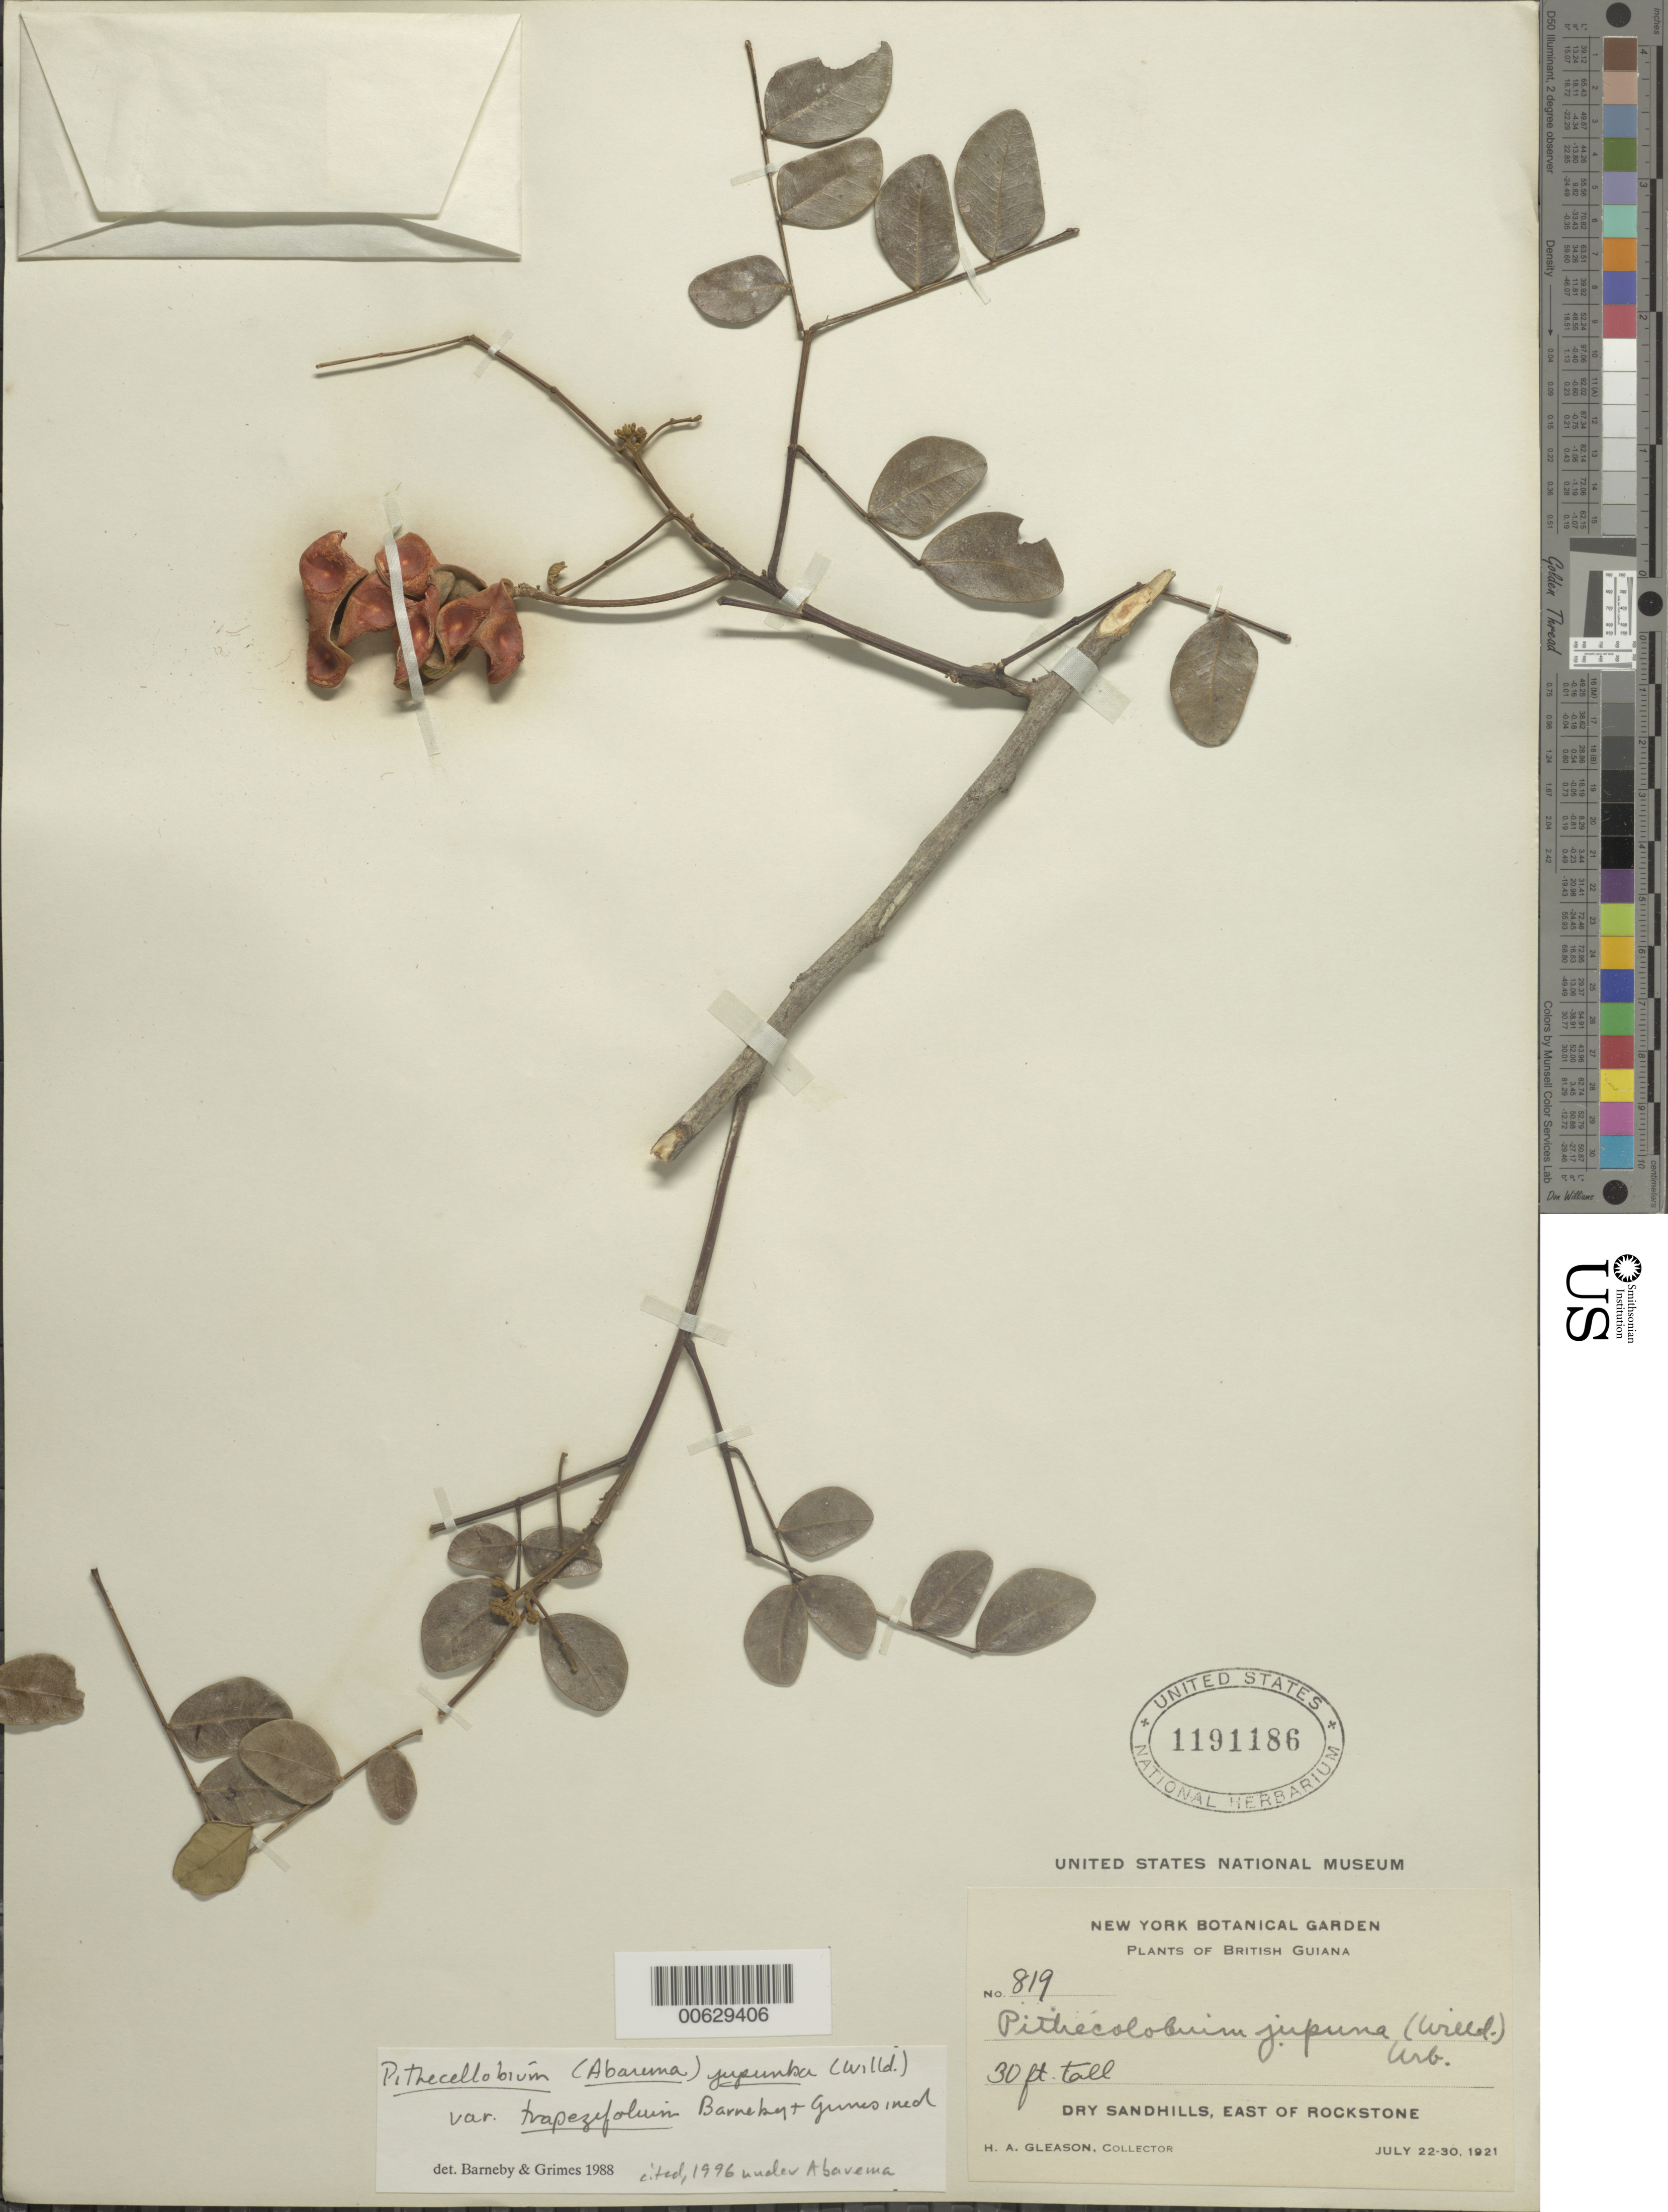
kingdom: Plantae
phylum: Tracheophyta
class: Magnoliopsida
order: Fabales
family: Fabaceae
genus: Jupunba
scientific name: Jupunba trapezifolia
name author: (Vahl) Moldenke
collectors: H. A. Gleason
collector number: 819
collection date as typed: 22-Jul-21 to 30-Jul-21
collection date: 1921-07-22/1921-07-30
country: Guyana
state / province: U. Demerara-Berbice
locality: Rockstone, E of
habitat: Dry sandhills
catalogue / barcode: US 1191186